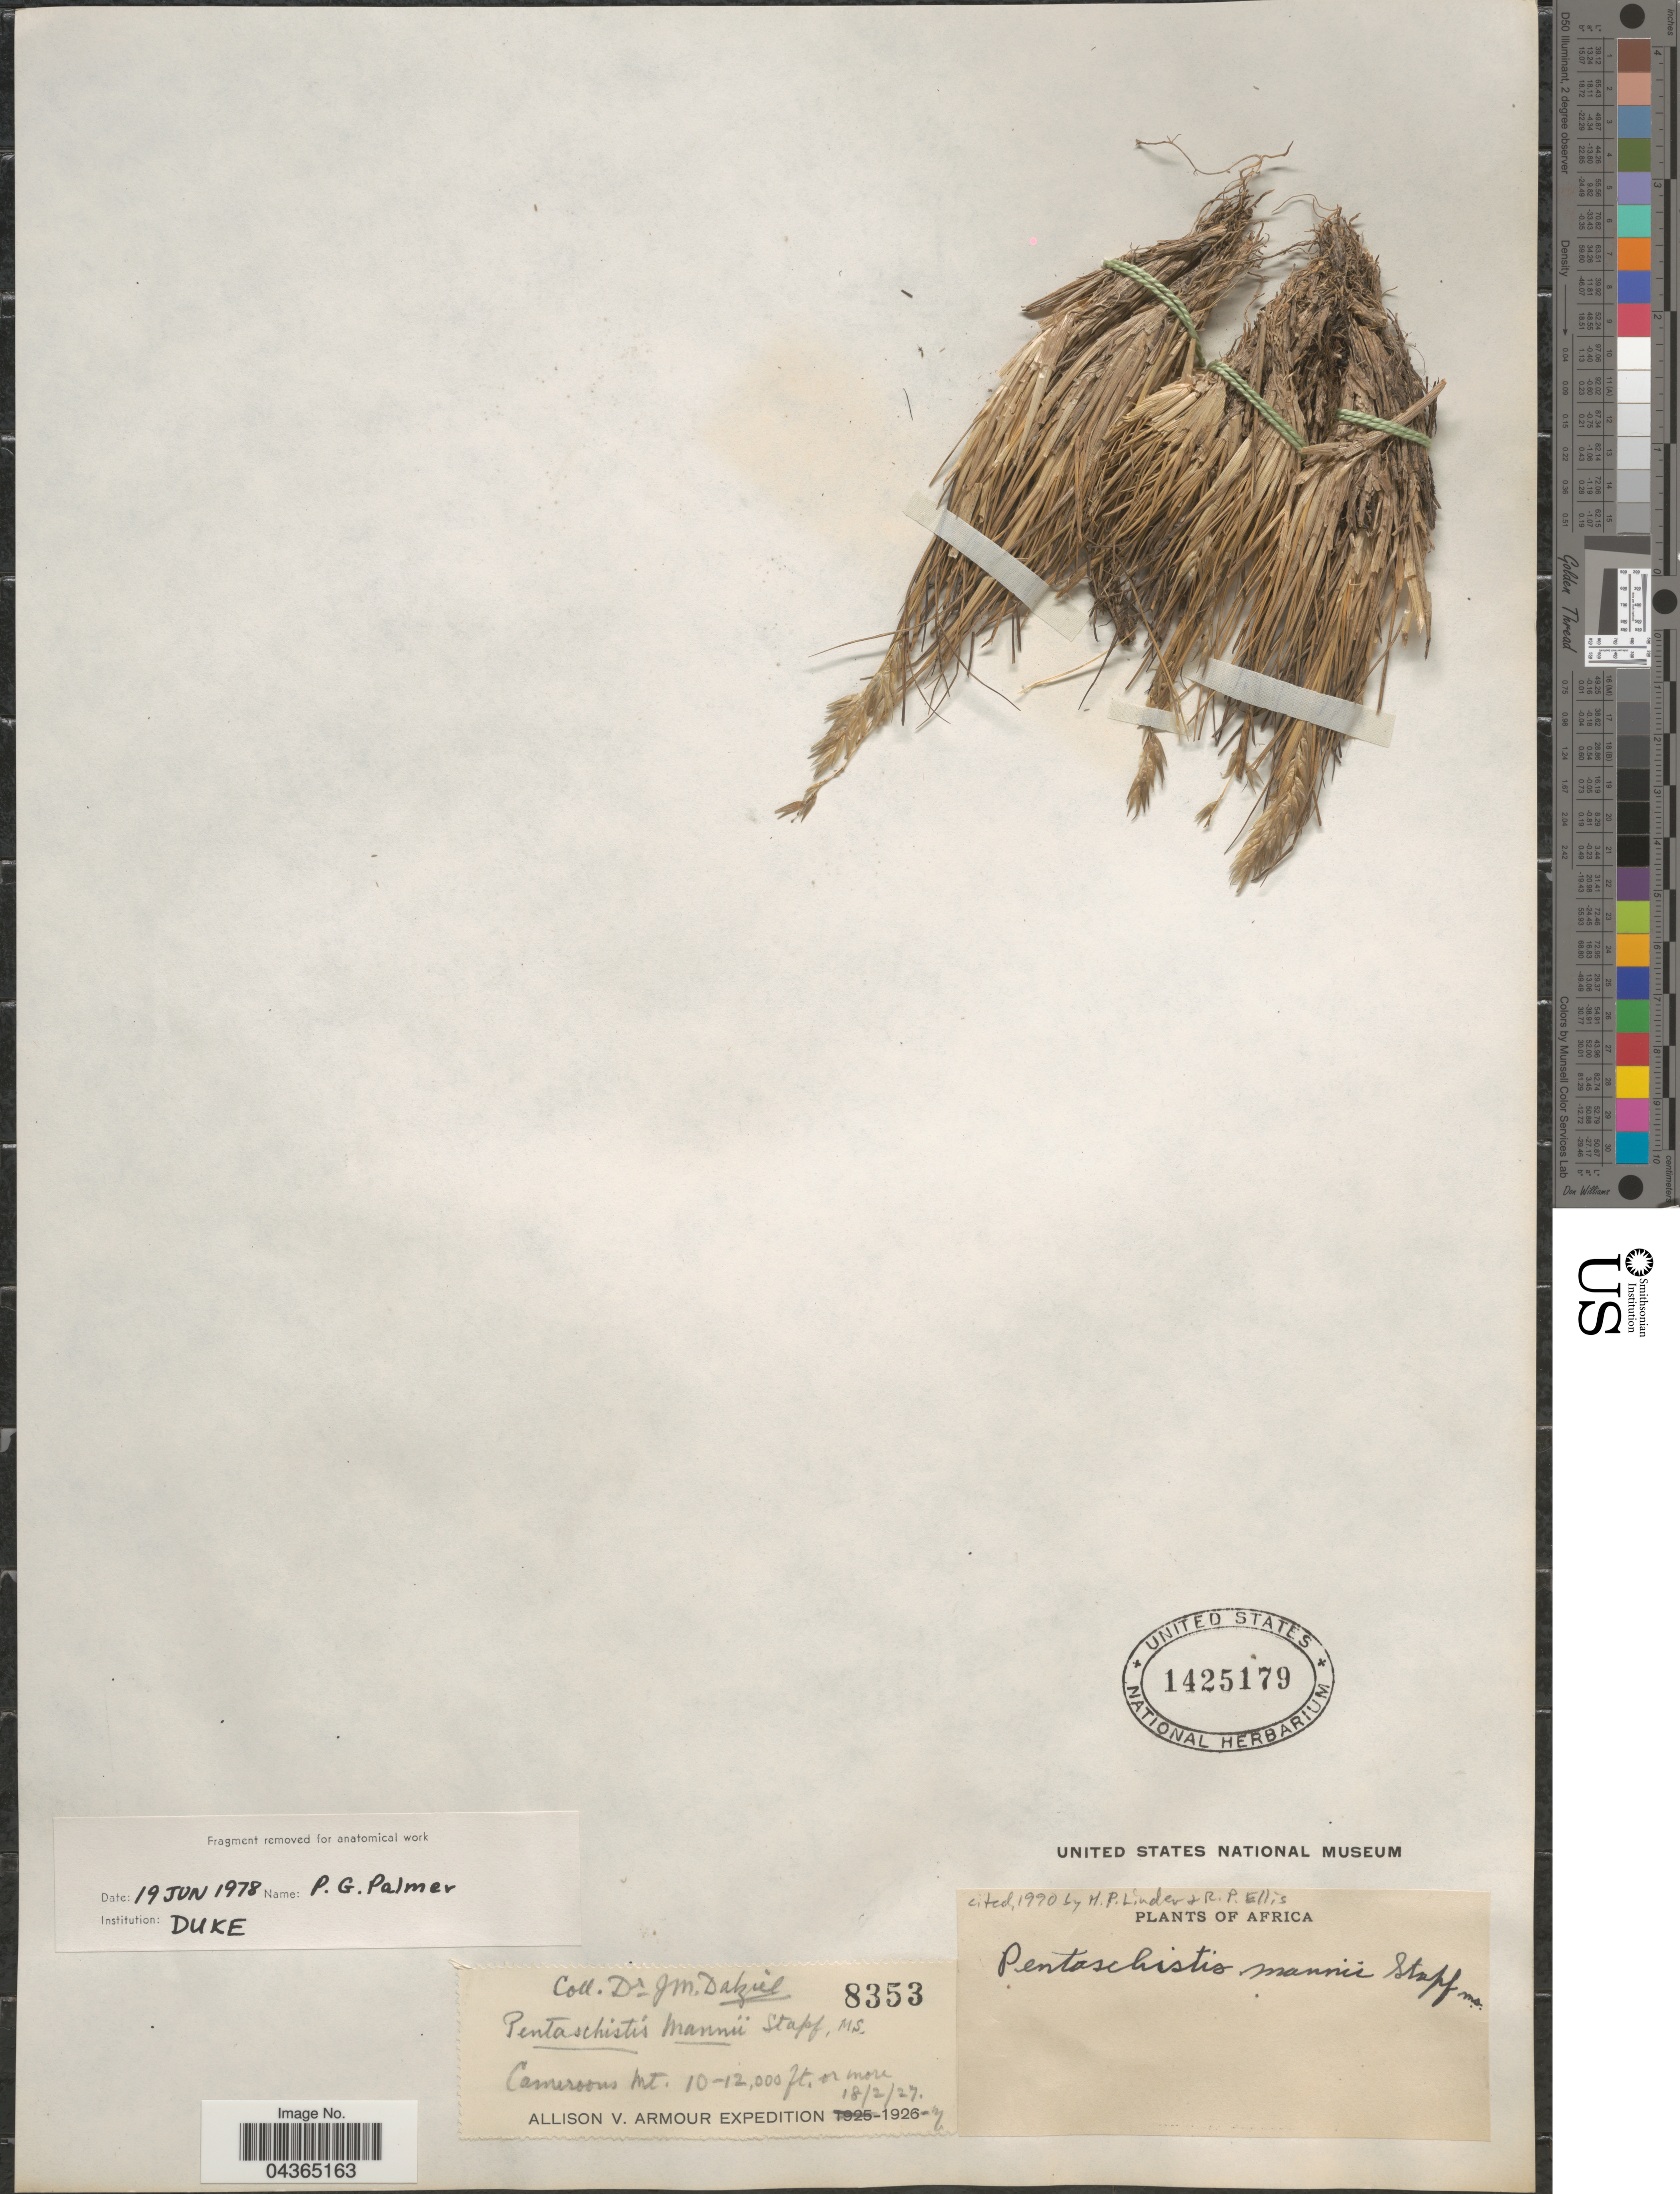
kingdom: Plantae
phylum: Tracheophyta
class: Liliopsida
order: Poales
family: Poaceae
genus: Pentameris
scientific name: Pentameris pictigluma var. mannii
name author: (Stapf ex C. E. Hubb.) Galley & H.P. Linder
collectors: J. Dalziel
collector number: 8353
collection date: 1927-02-18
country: Cameroon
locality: Cameroons Mt. Allison V. Armour Expedition 1926-1927.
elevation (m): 3048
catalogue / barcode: US 1425179